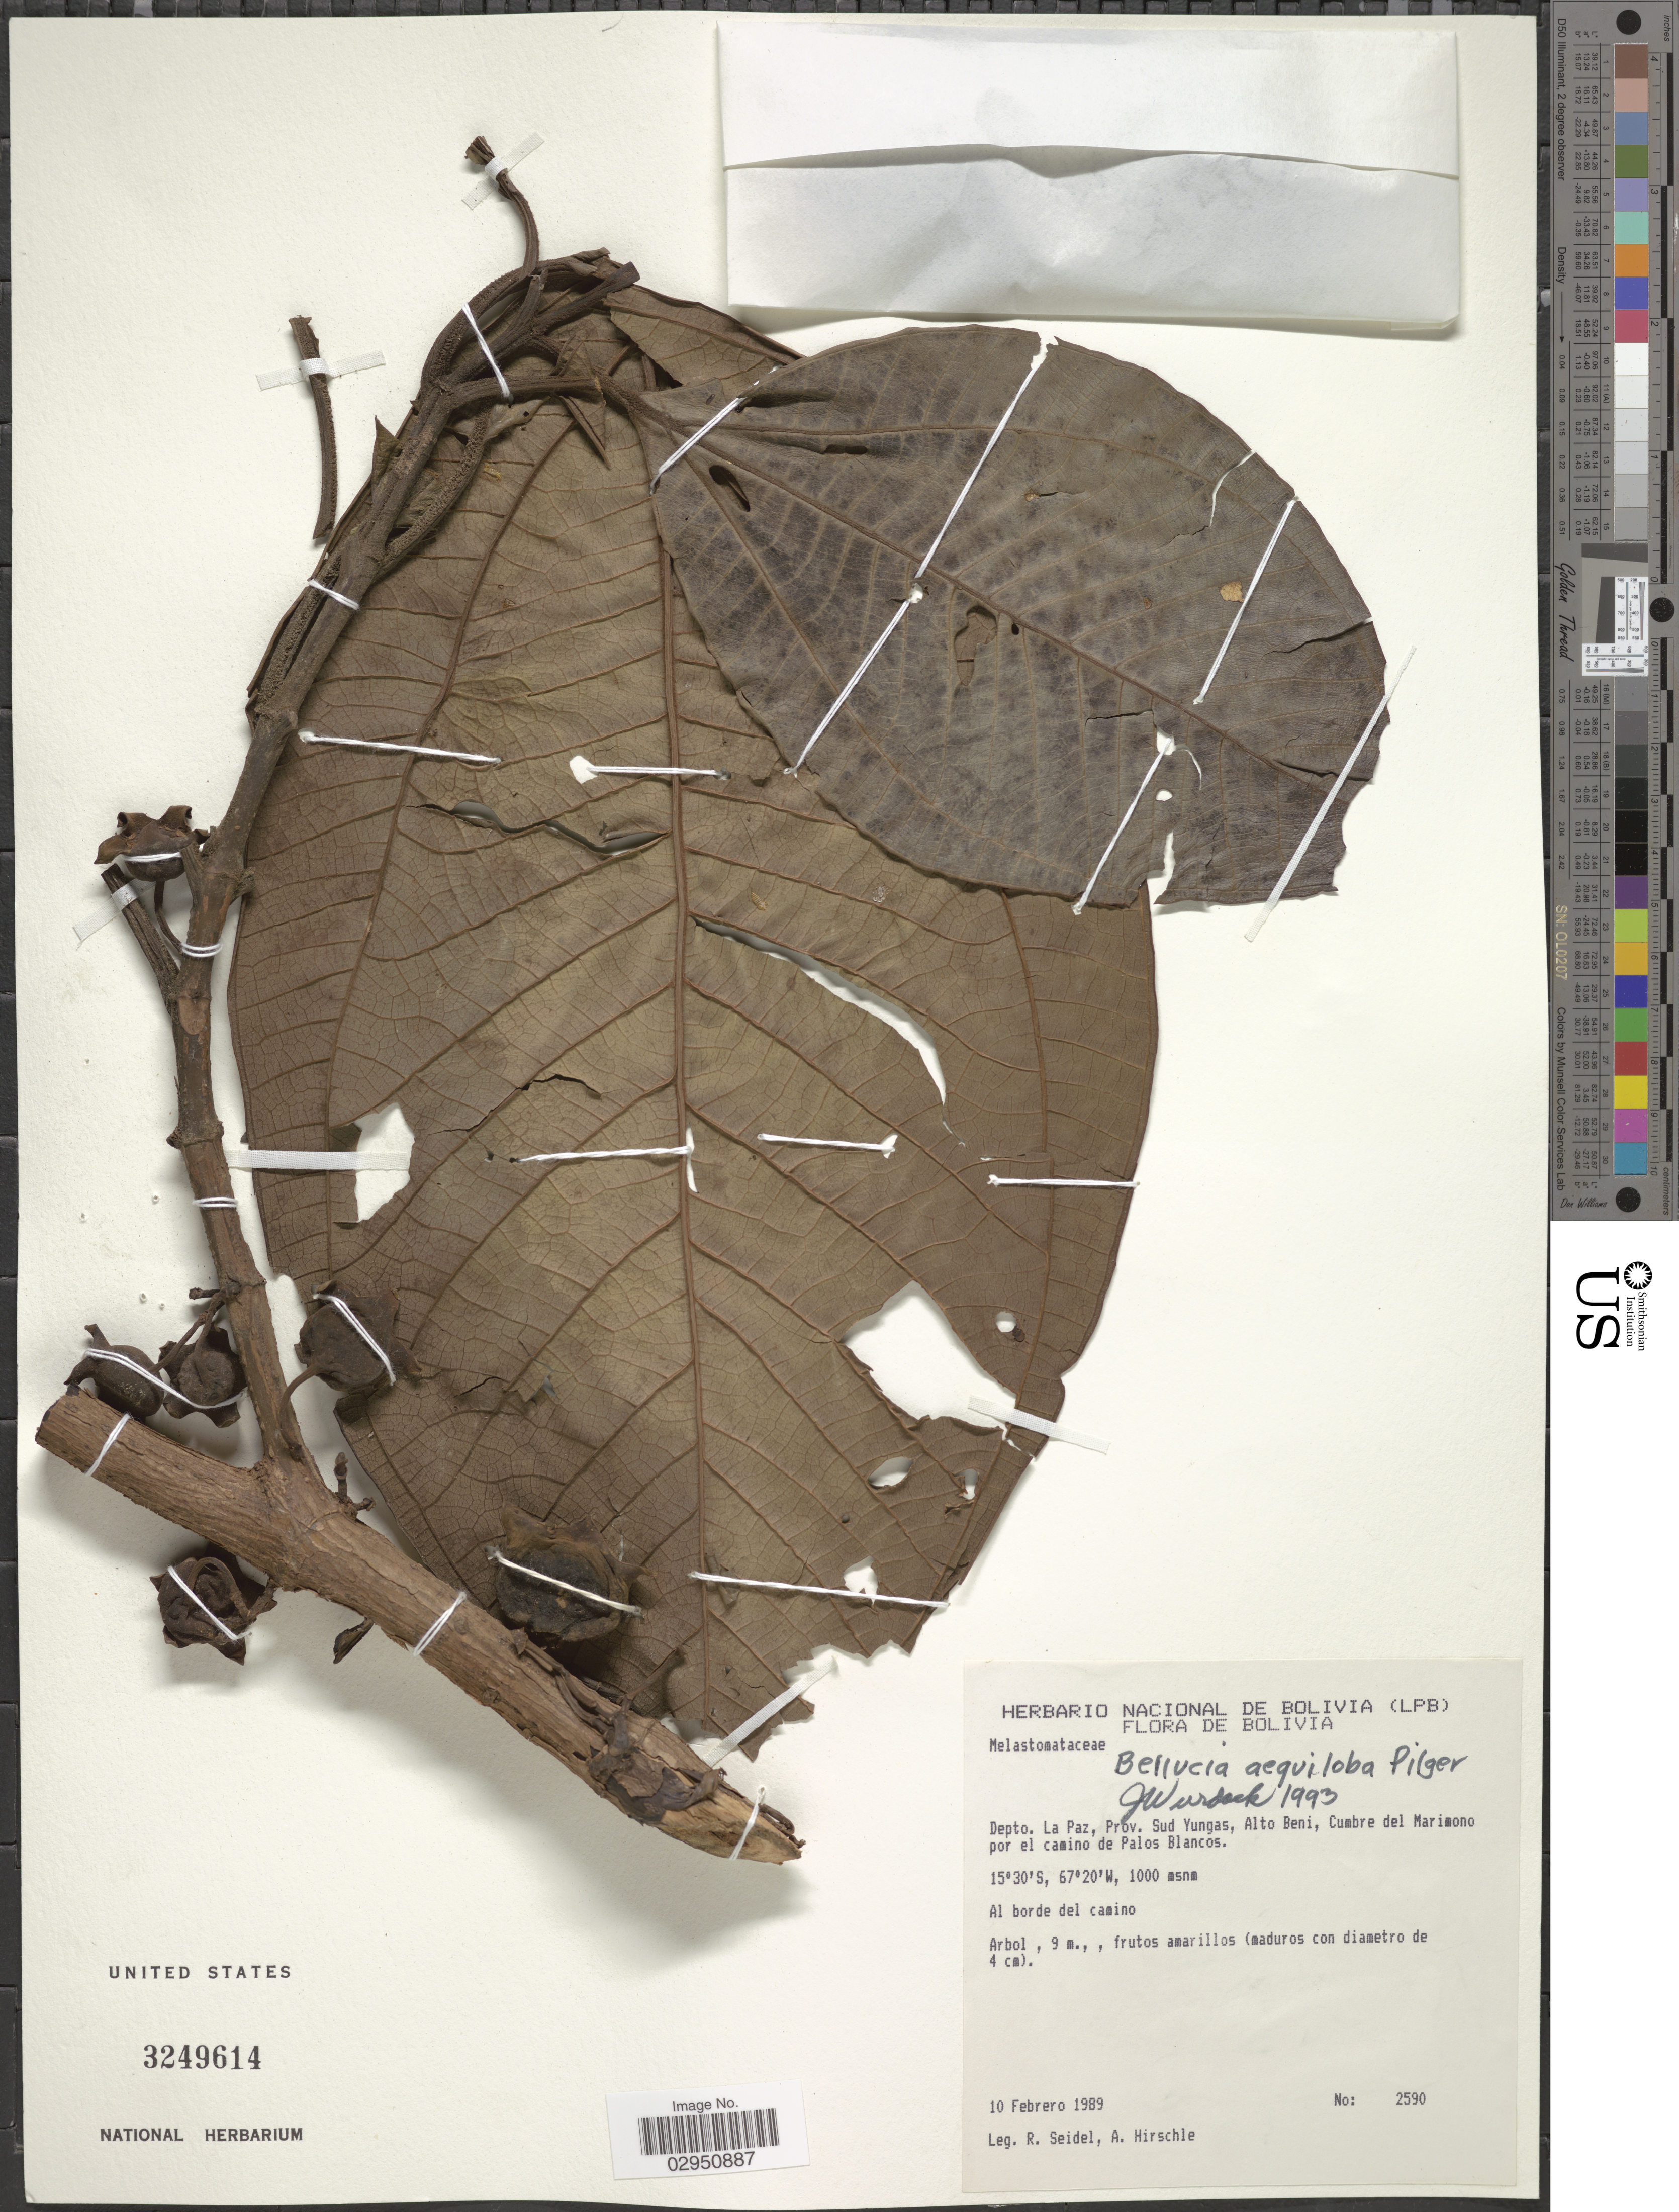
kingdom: Plantae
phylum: Tracheophyta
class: Magnoliopsida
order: Myrtales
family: Melastomataceae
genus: Bellucia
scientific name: Bellucia aequiloba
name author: Pilg.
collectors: R. Seidel & A. Hirschle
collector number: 2590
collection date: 1989-02-10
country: Bolivia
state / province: La Paz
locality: Depto. La Paz, Prov. Sud Yungas, Alto Beni, Cumbre del Marimono por el camino de Palos Blancos.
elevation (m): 1000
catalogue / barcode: US 3249614